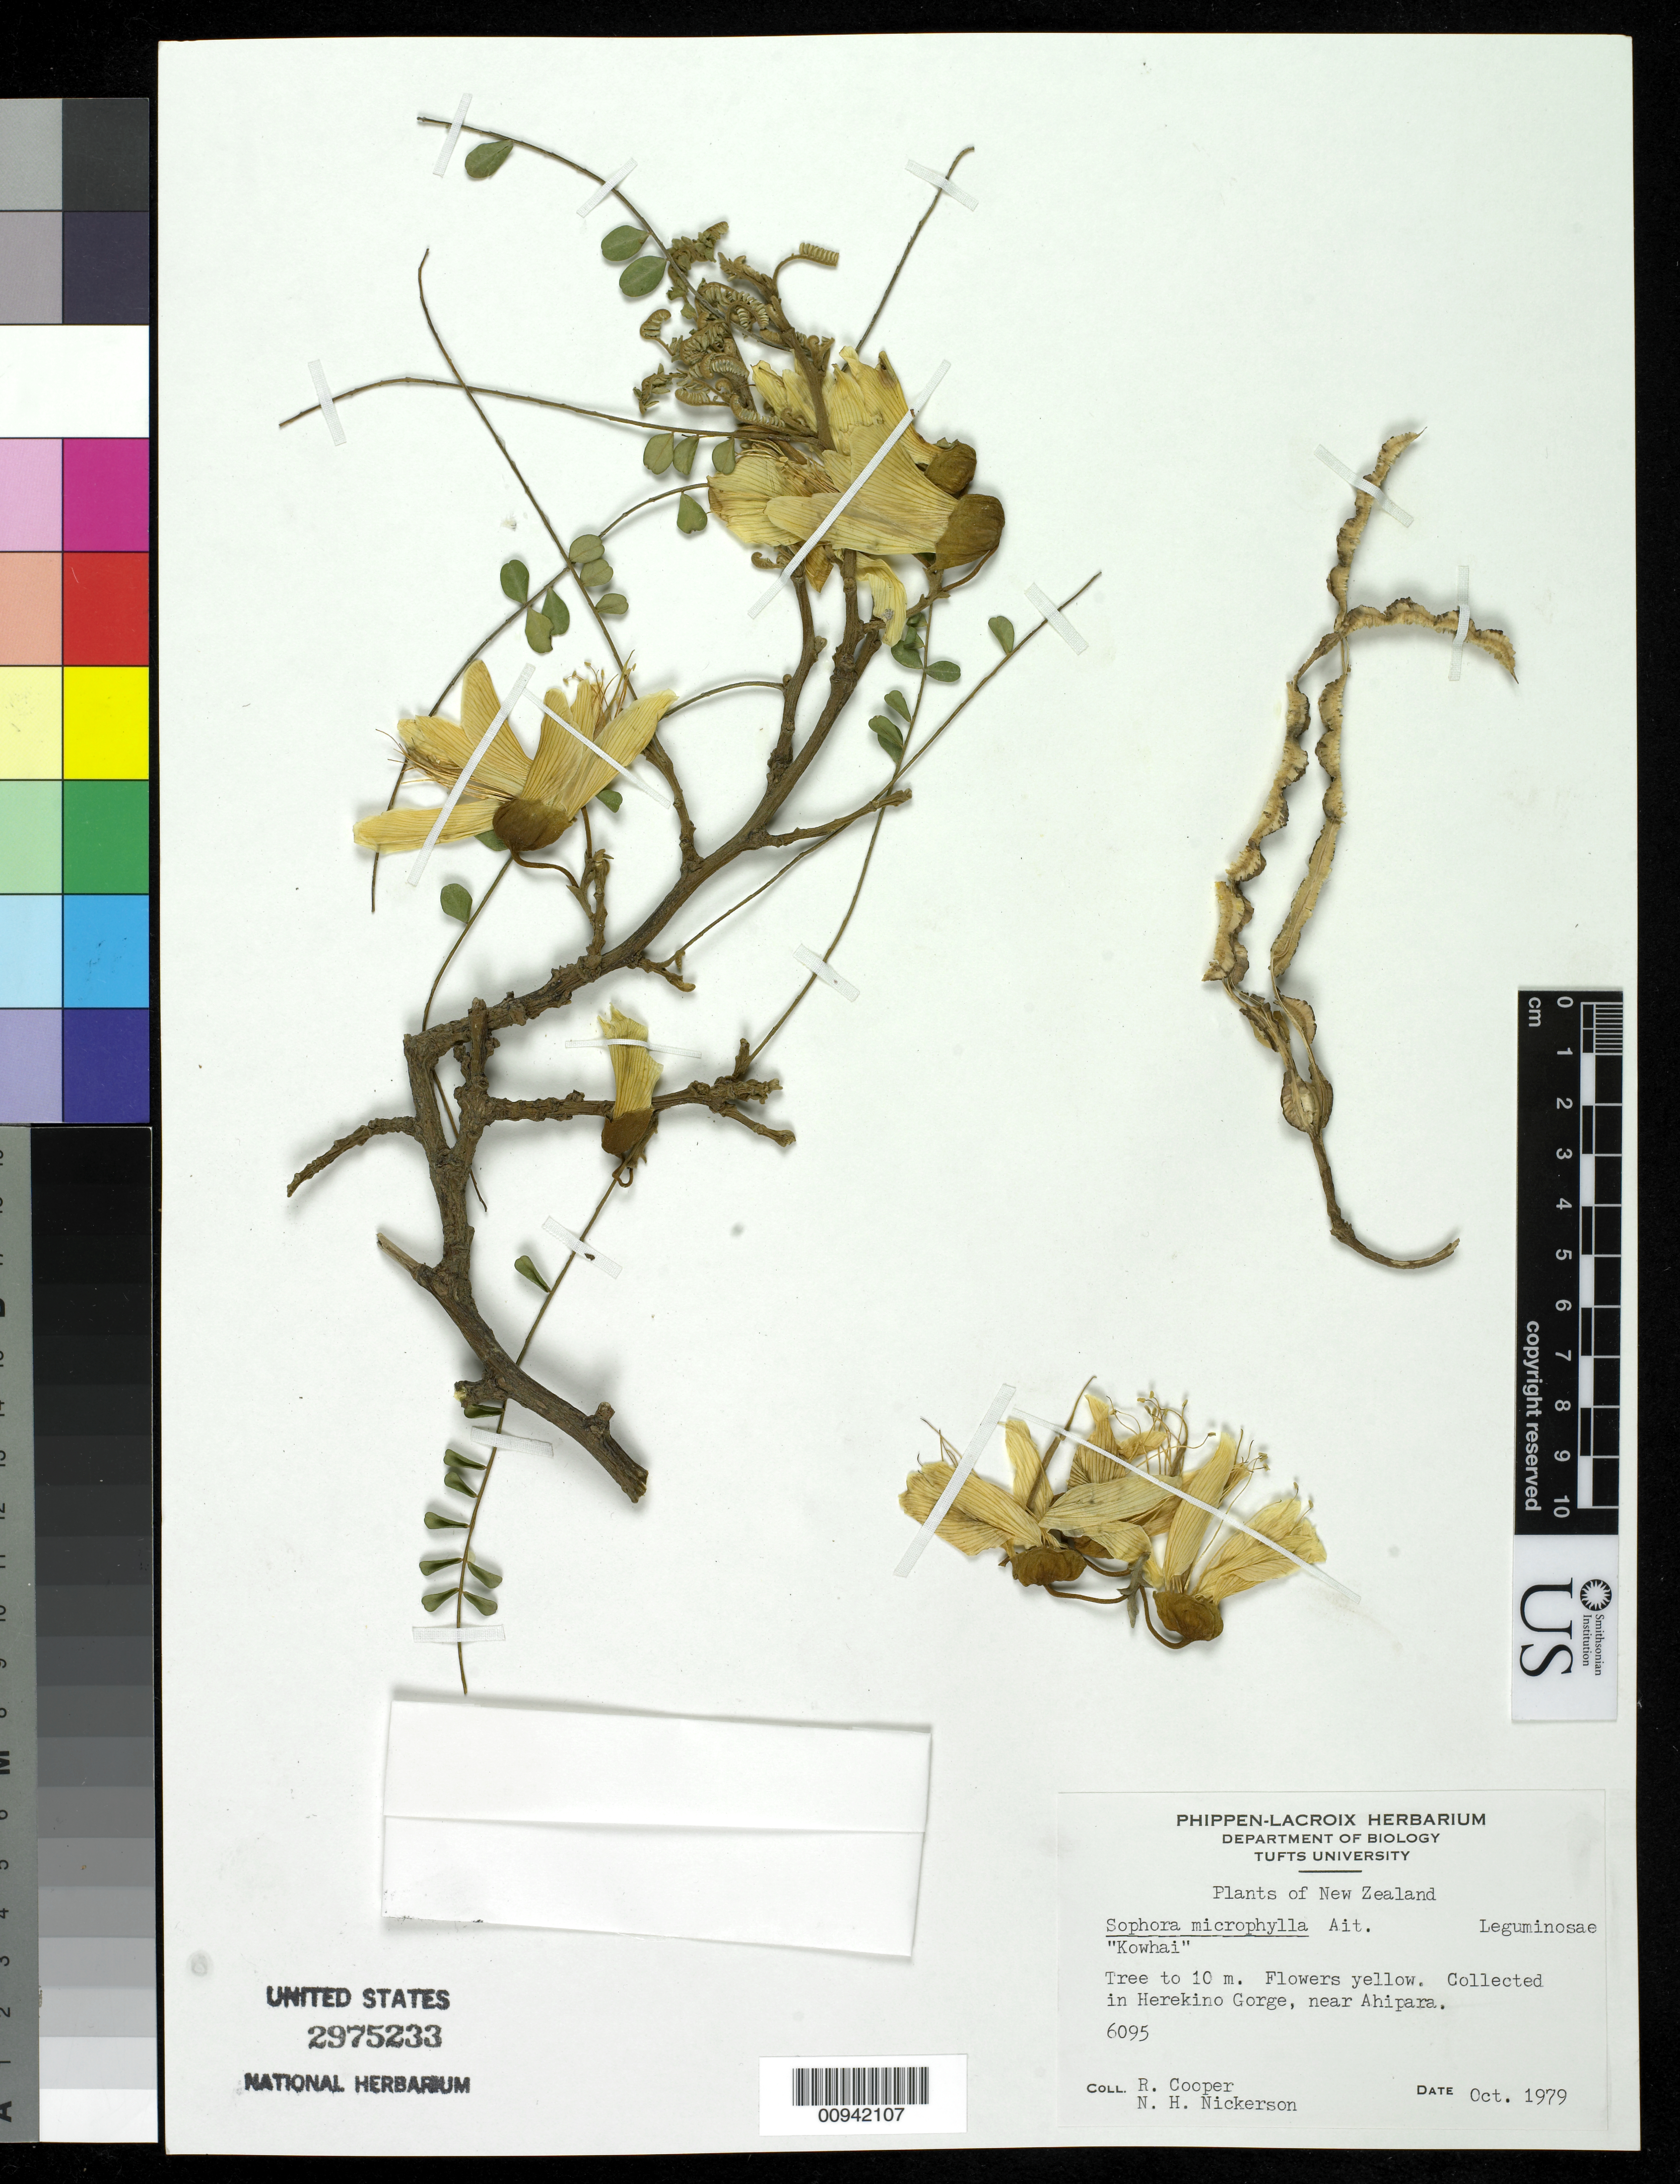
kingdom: Plantae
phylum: Tracheophyta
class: Magnoliopsida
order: Fabales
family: Fabaceae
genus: Sophora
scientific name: Sophora microphylla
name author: Aiton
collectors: R. Cooper & N. Nickerson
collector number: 6095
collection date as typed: Oct 1979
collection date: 1979-10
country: New Zealand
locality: HerekinoGorge, near Ahipara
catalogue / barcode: US 2975233